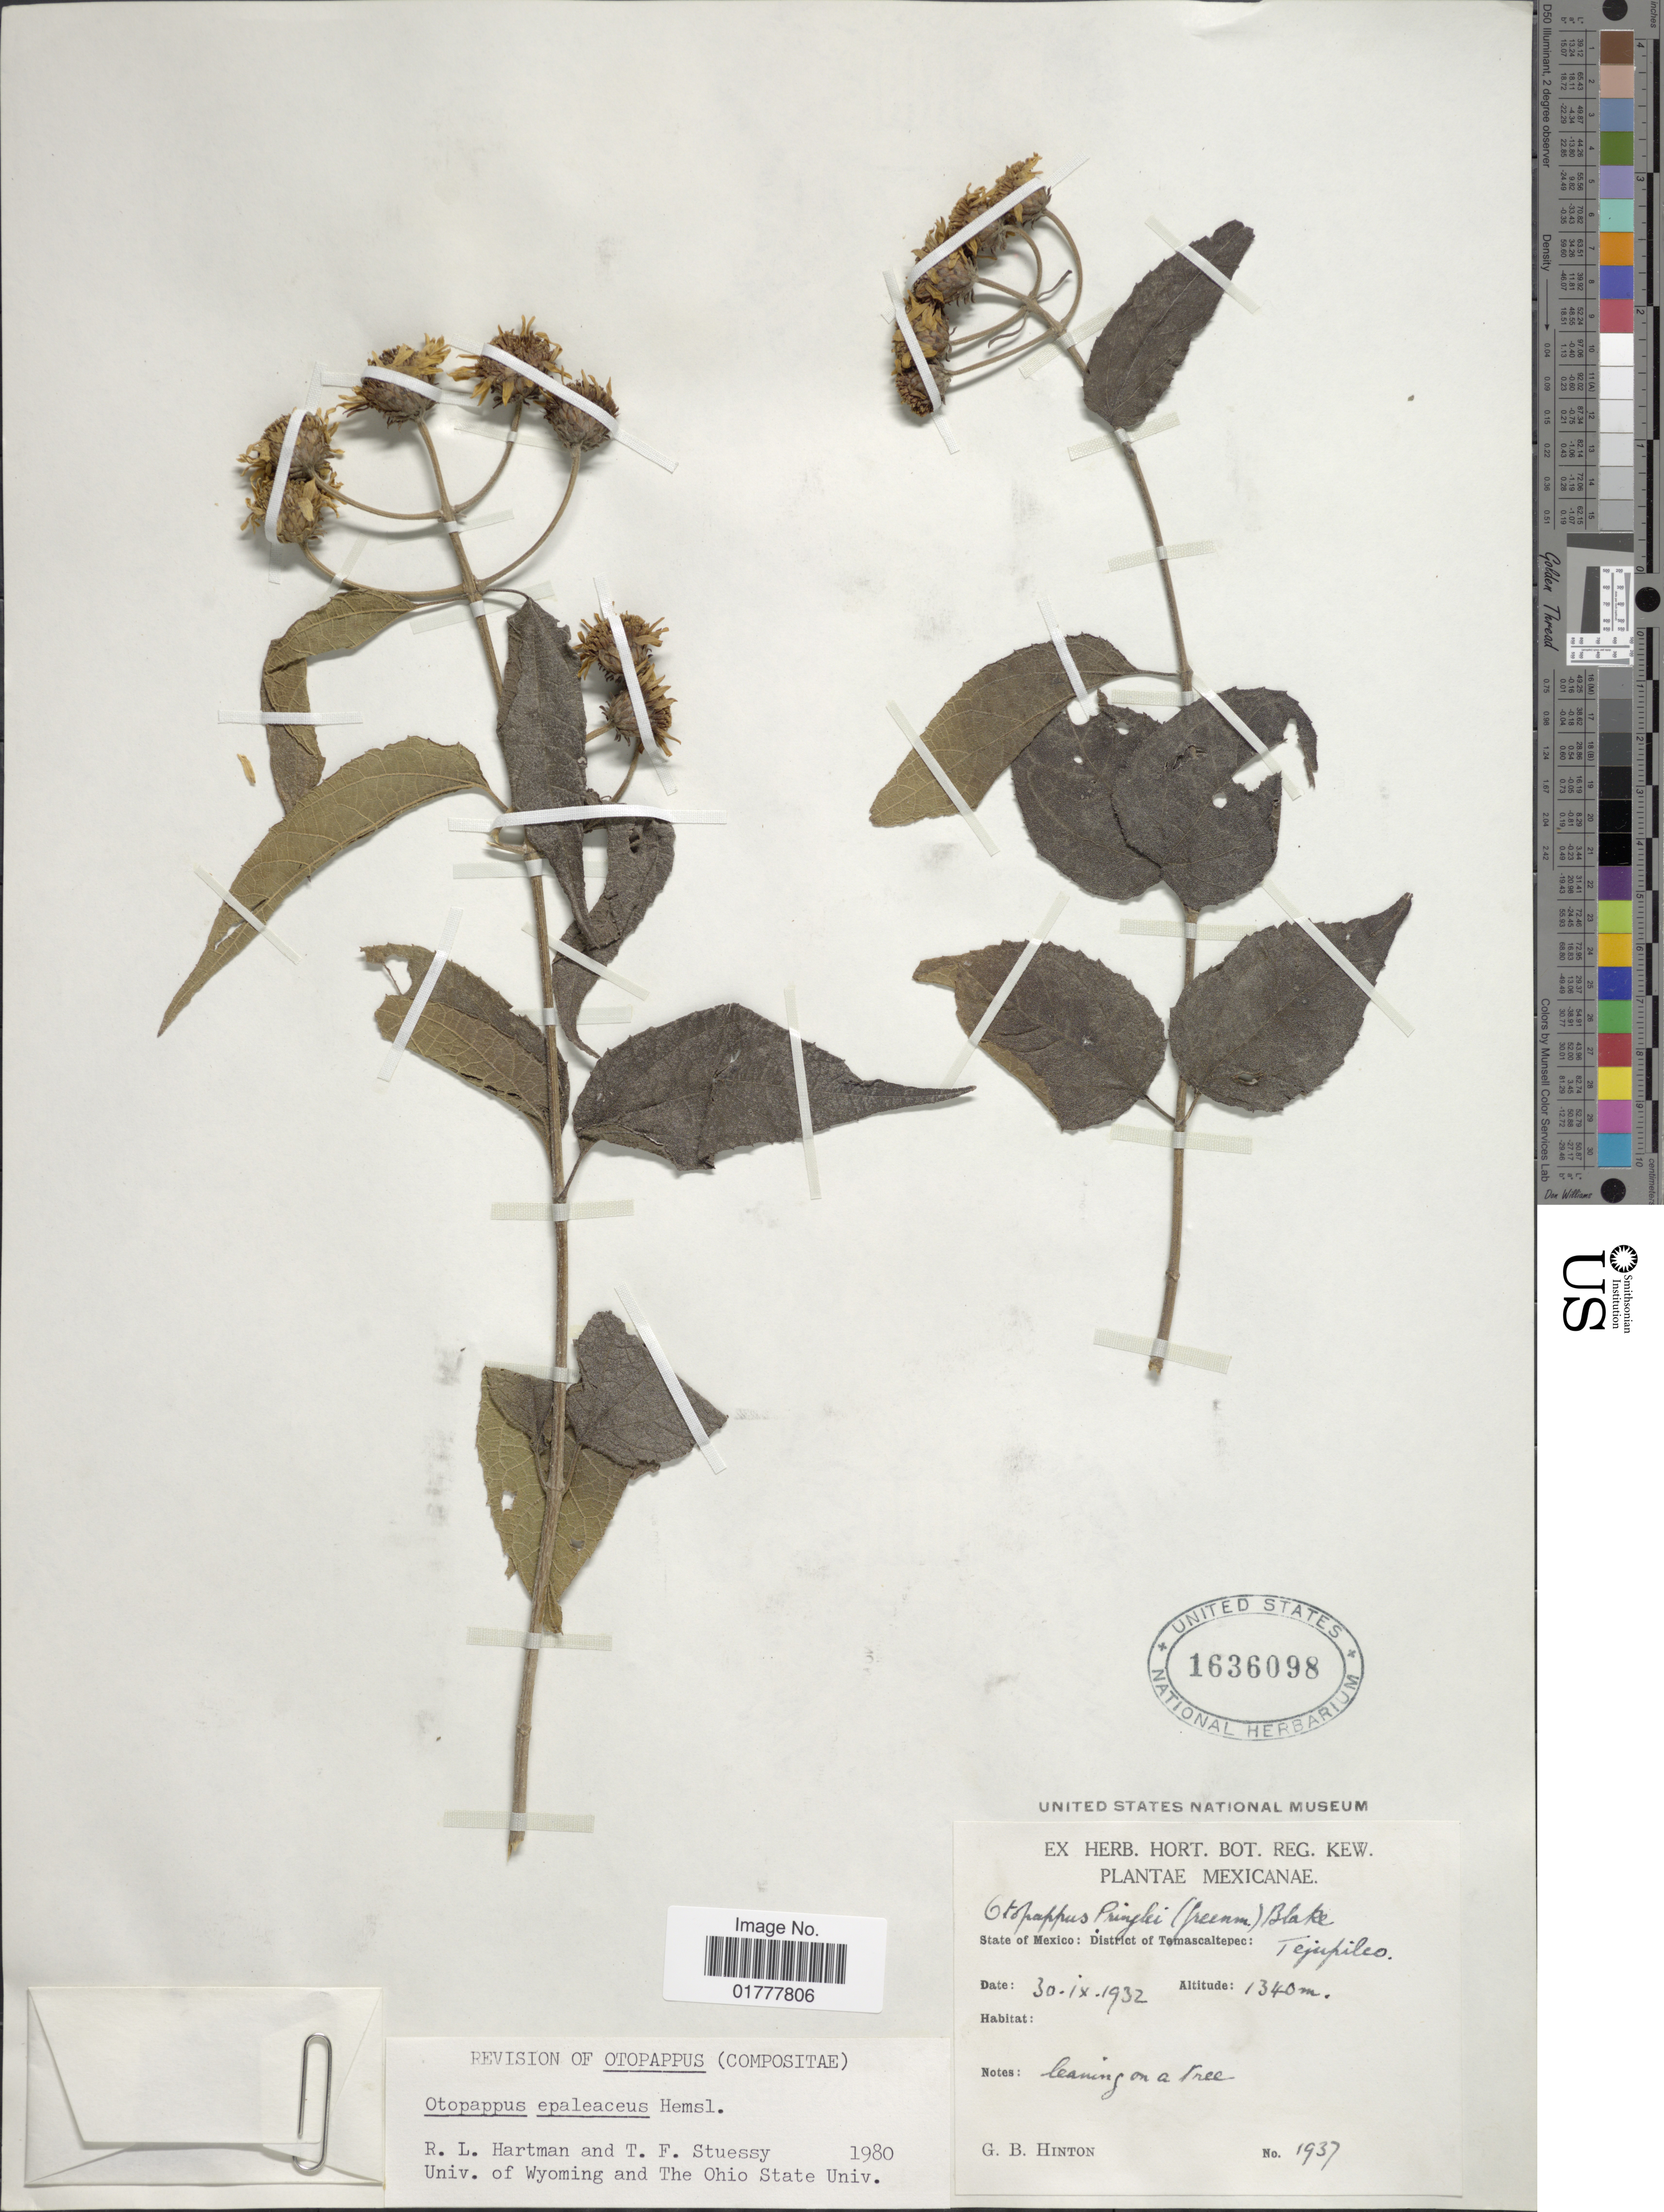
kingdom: Plantae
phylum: Tracheophyta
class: Magnoliopsida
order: Asterales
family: Asteraceae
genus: Otopappus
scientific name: Otopappus epaleaceus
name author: Hemsl.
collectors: G. B. Hinton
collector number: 1937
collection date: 1932-09-30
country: Mexico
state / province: México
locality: State of Mexico: District of Temascaltepec: Tempileo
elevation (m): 1340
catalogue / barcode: US 1636098